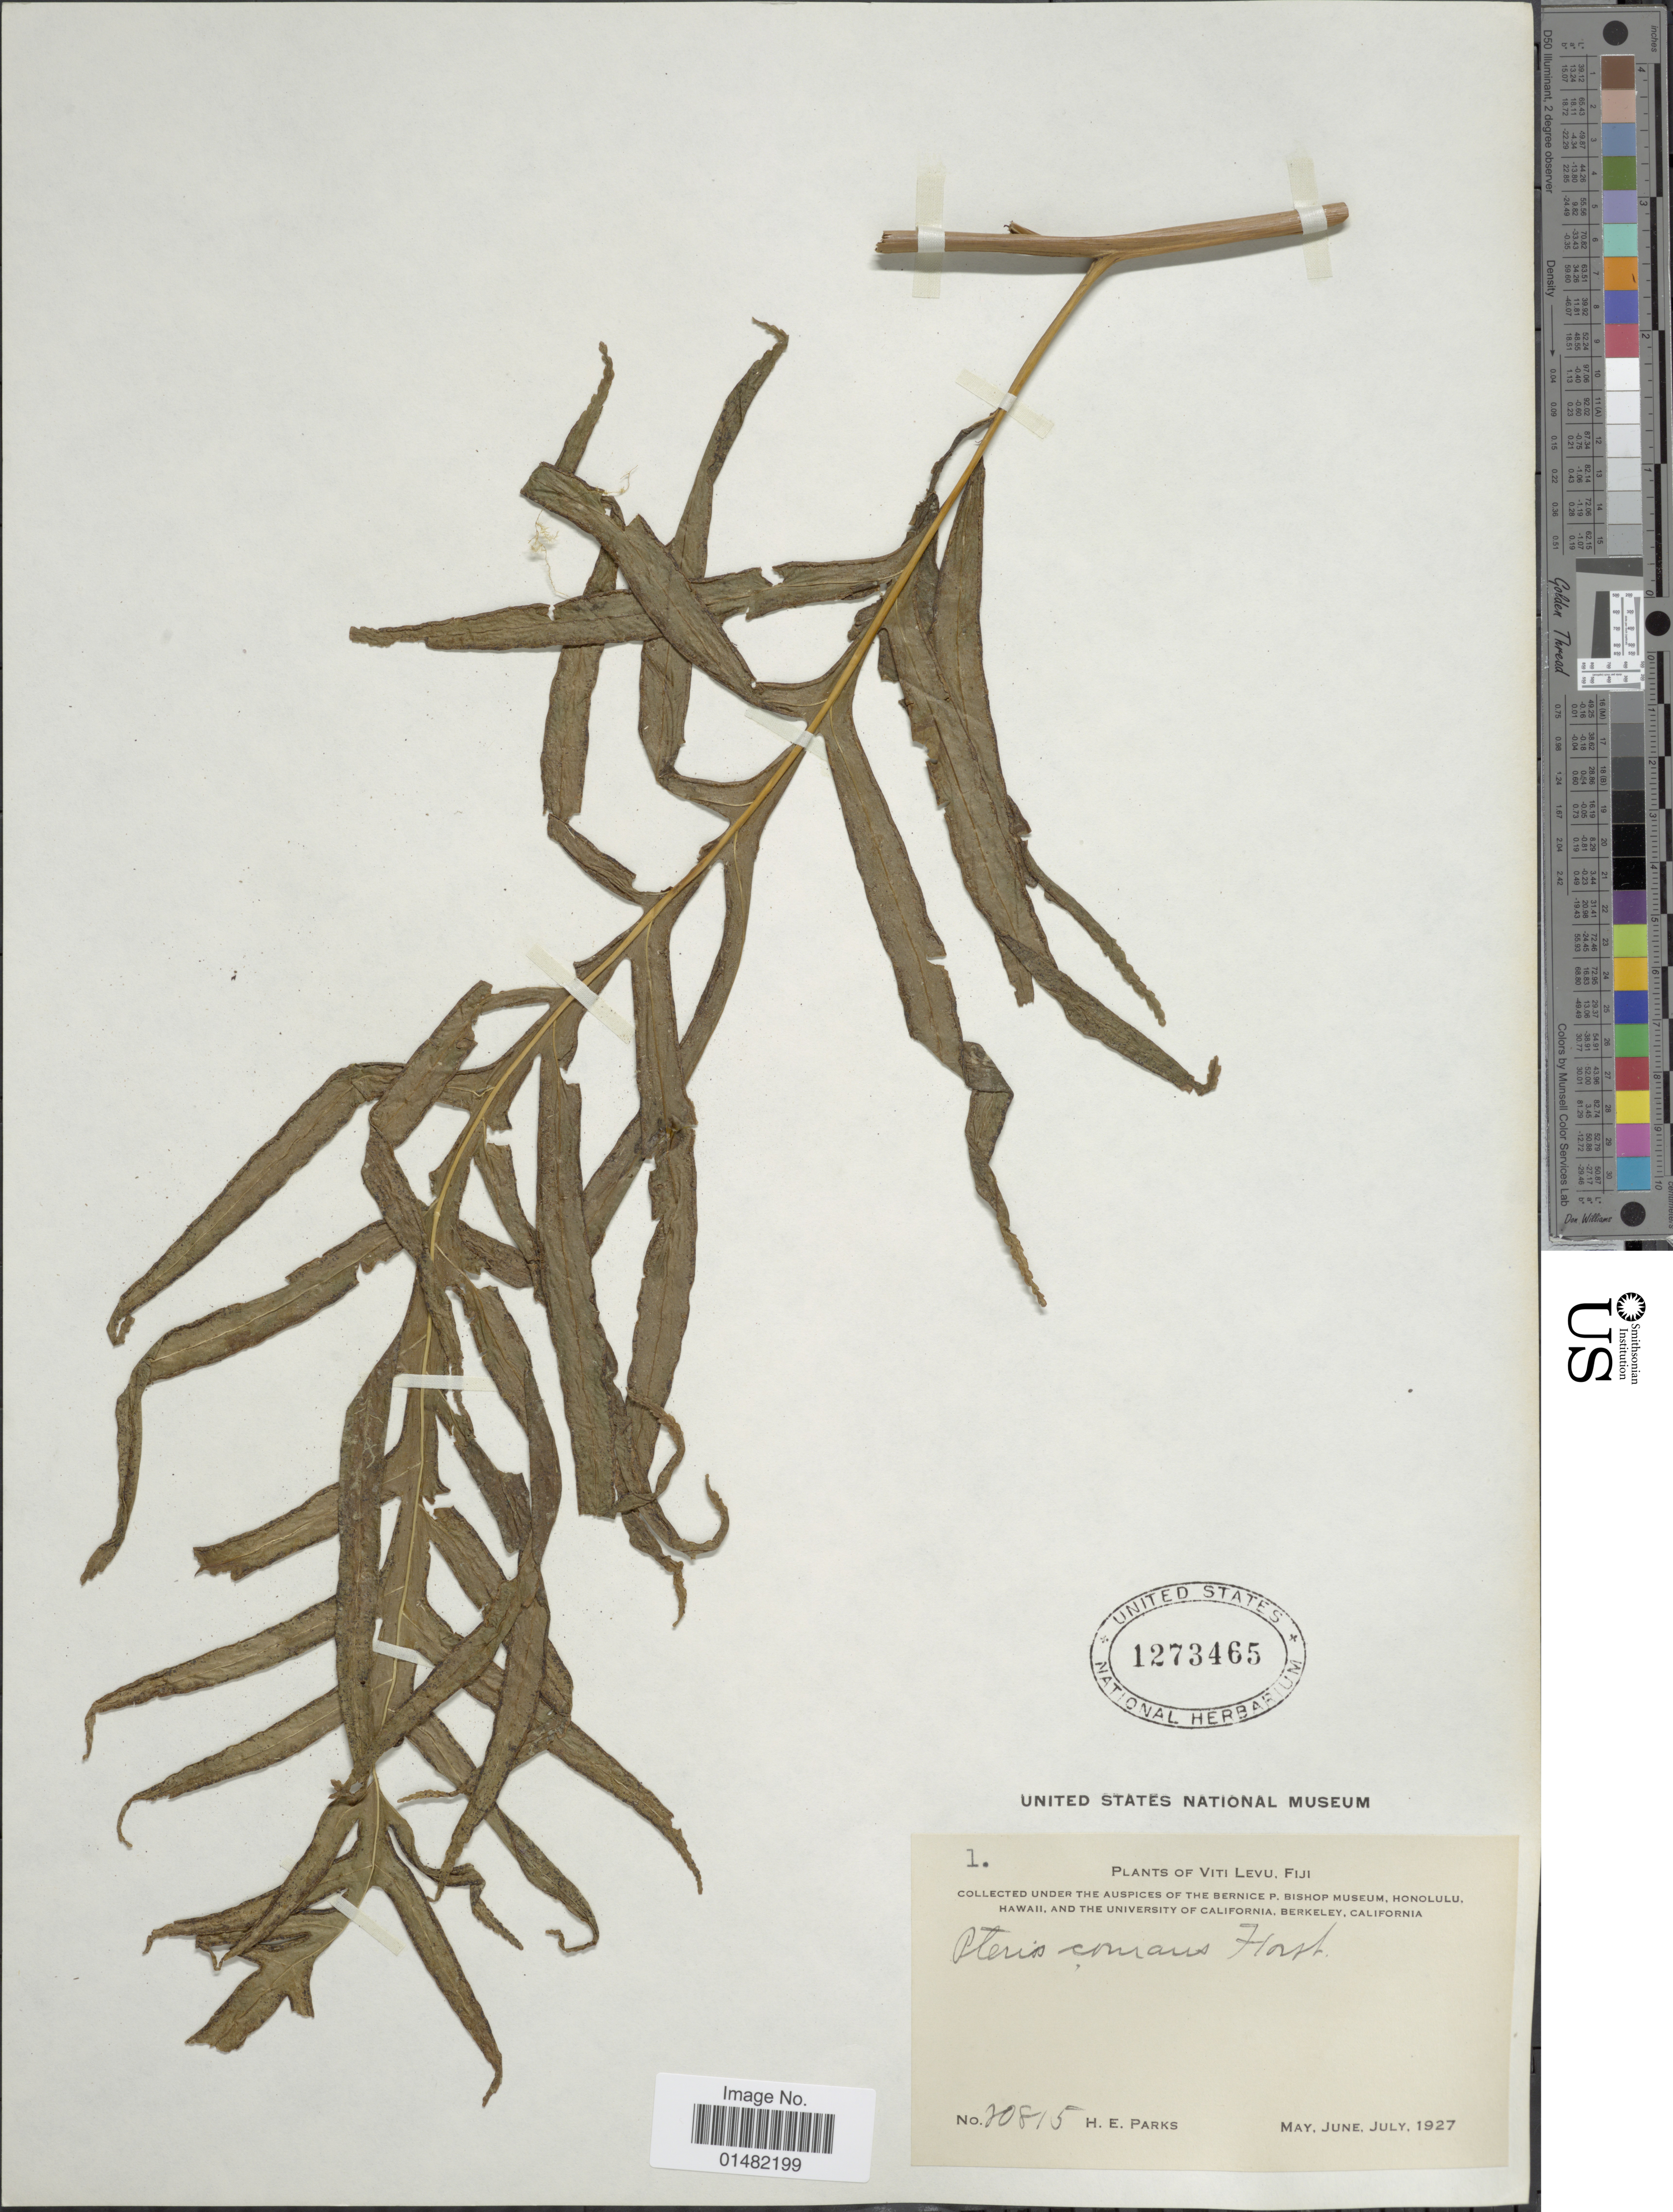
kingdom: Plantae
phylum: Tracheophyta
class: Polypodiopsida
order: Polypodiales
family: Pteridaceae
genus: Pteris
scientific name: Pteris comans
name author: G. Forst.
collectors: H. E. Parks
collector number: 30815*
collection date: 1927-05/1927-07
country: Fiji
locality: Viti Levu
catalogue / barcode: US 1273465